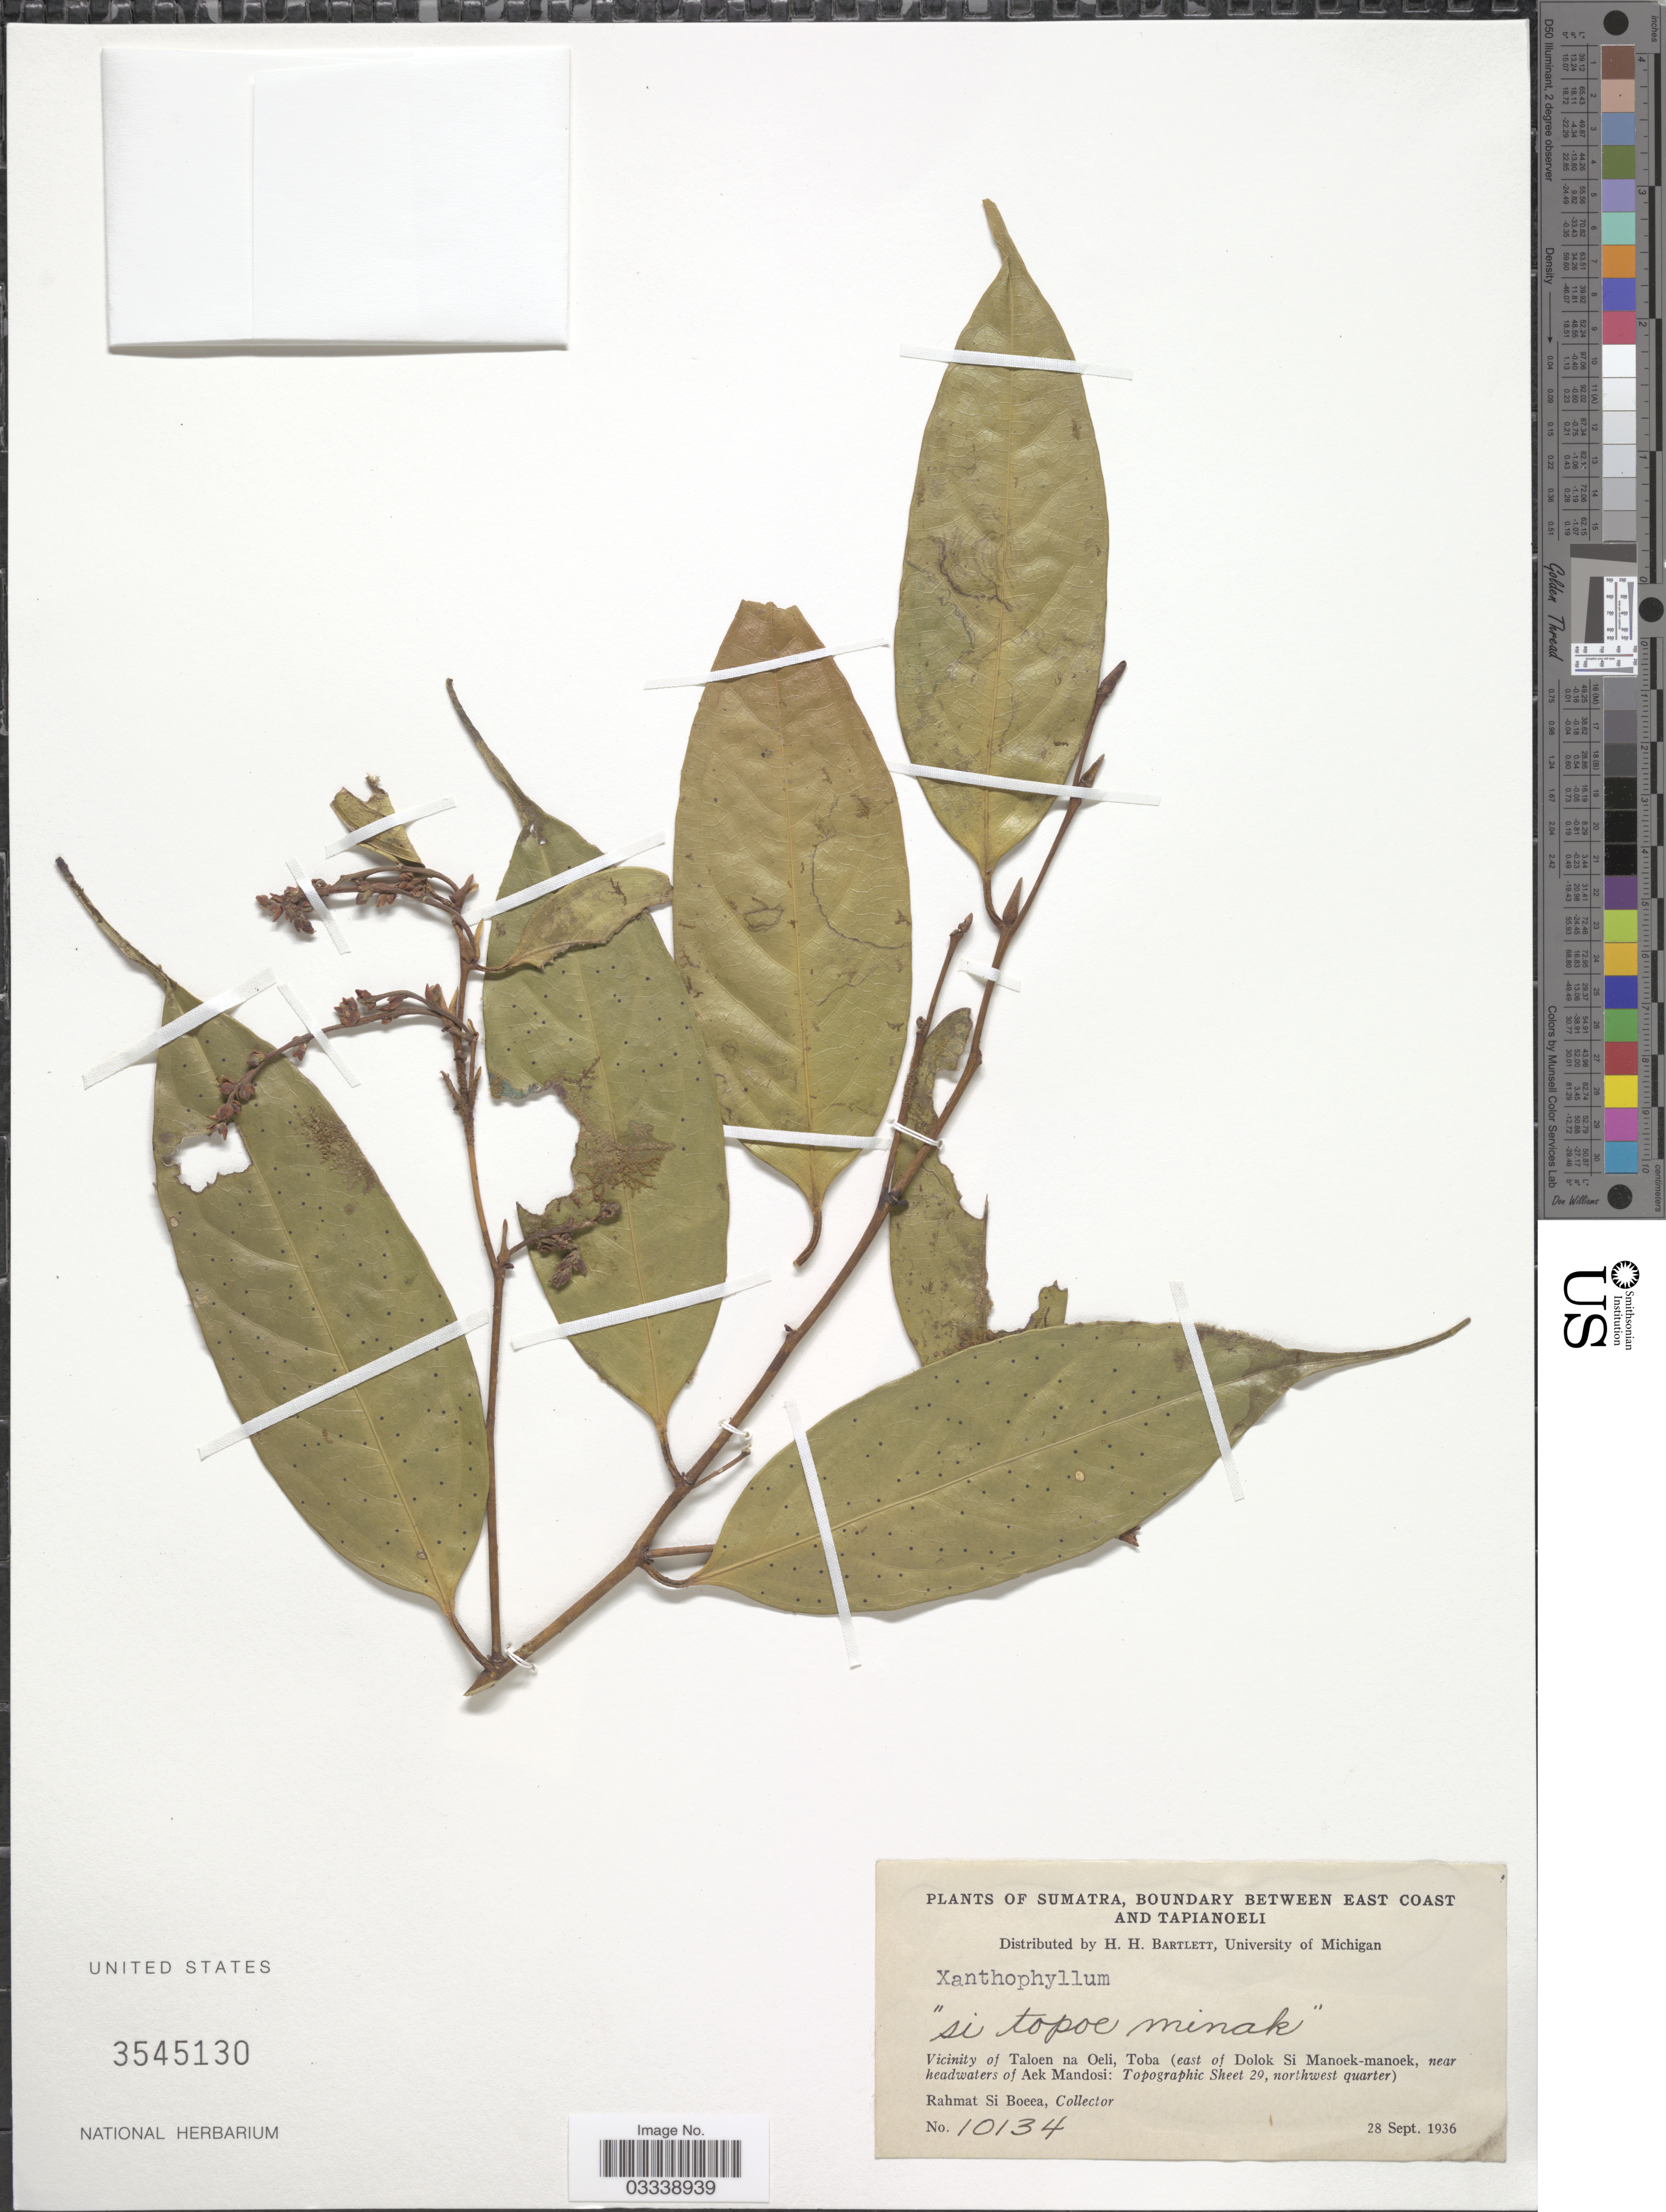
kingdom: Plantae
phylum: Tracheophyta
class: Magnoliopsida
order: Fabales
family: Polygalaceae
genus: Xanthophyllum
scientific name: Xanthophyllum sp.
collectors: Rahmat Si Boeea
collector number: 10134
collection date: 1936-09-28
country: Indonesia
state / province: Sumatra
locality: Boundary between East Coast and Tapianoeli. Vicinity of Taloen na Oeli, Toba (east of Dolok Si Manoek-manoek, near headwaters of Aek Mandosi: Topographic Sheet 29, northwest quarter).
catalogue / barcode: US 3545130